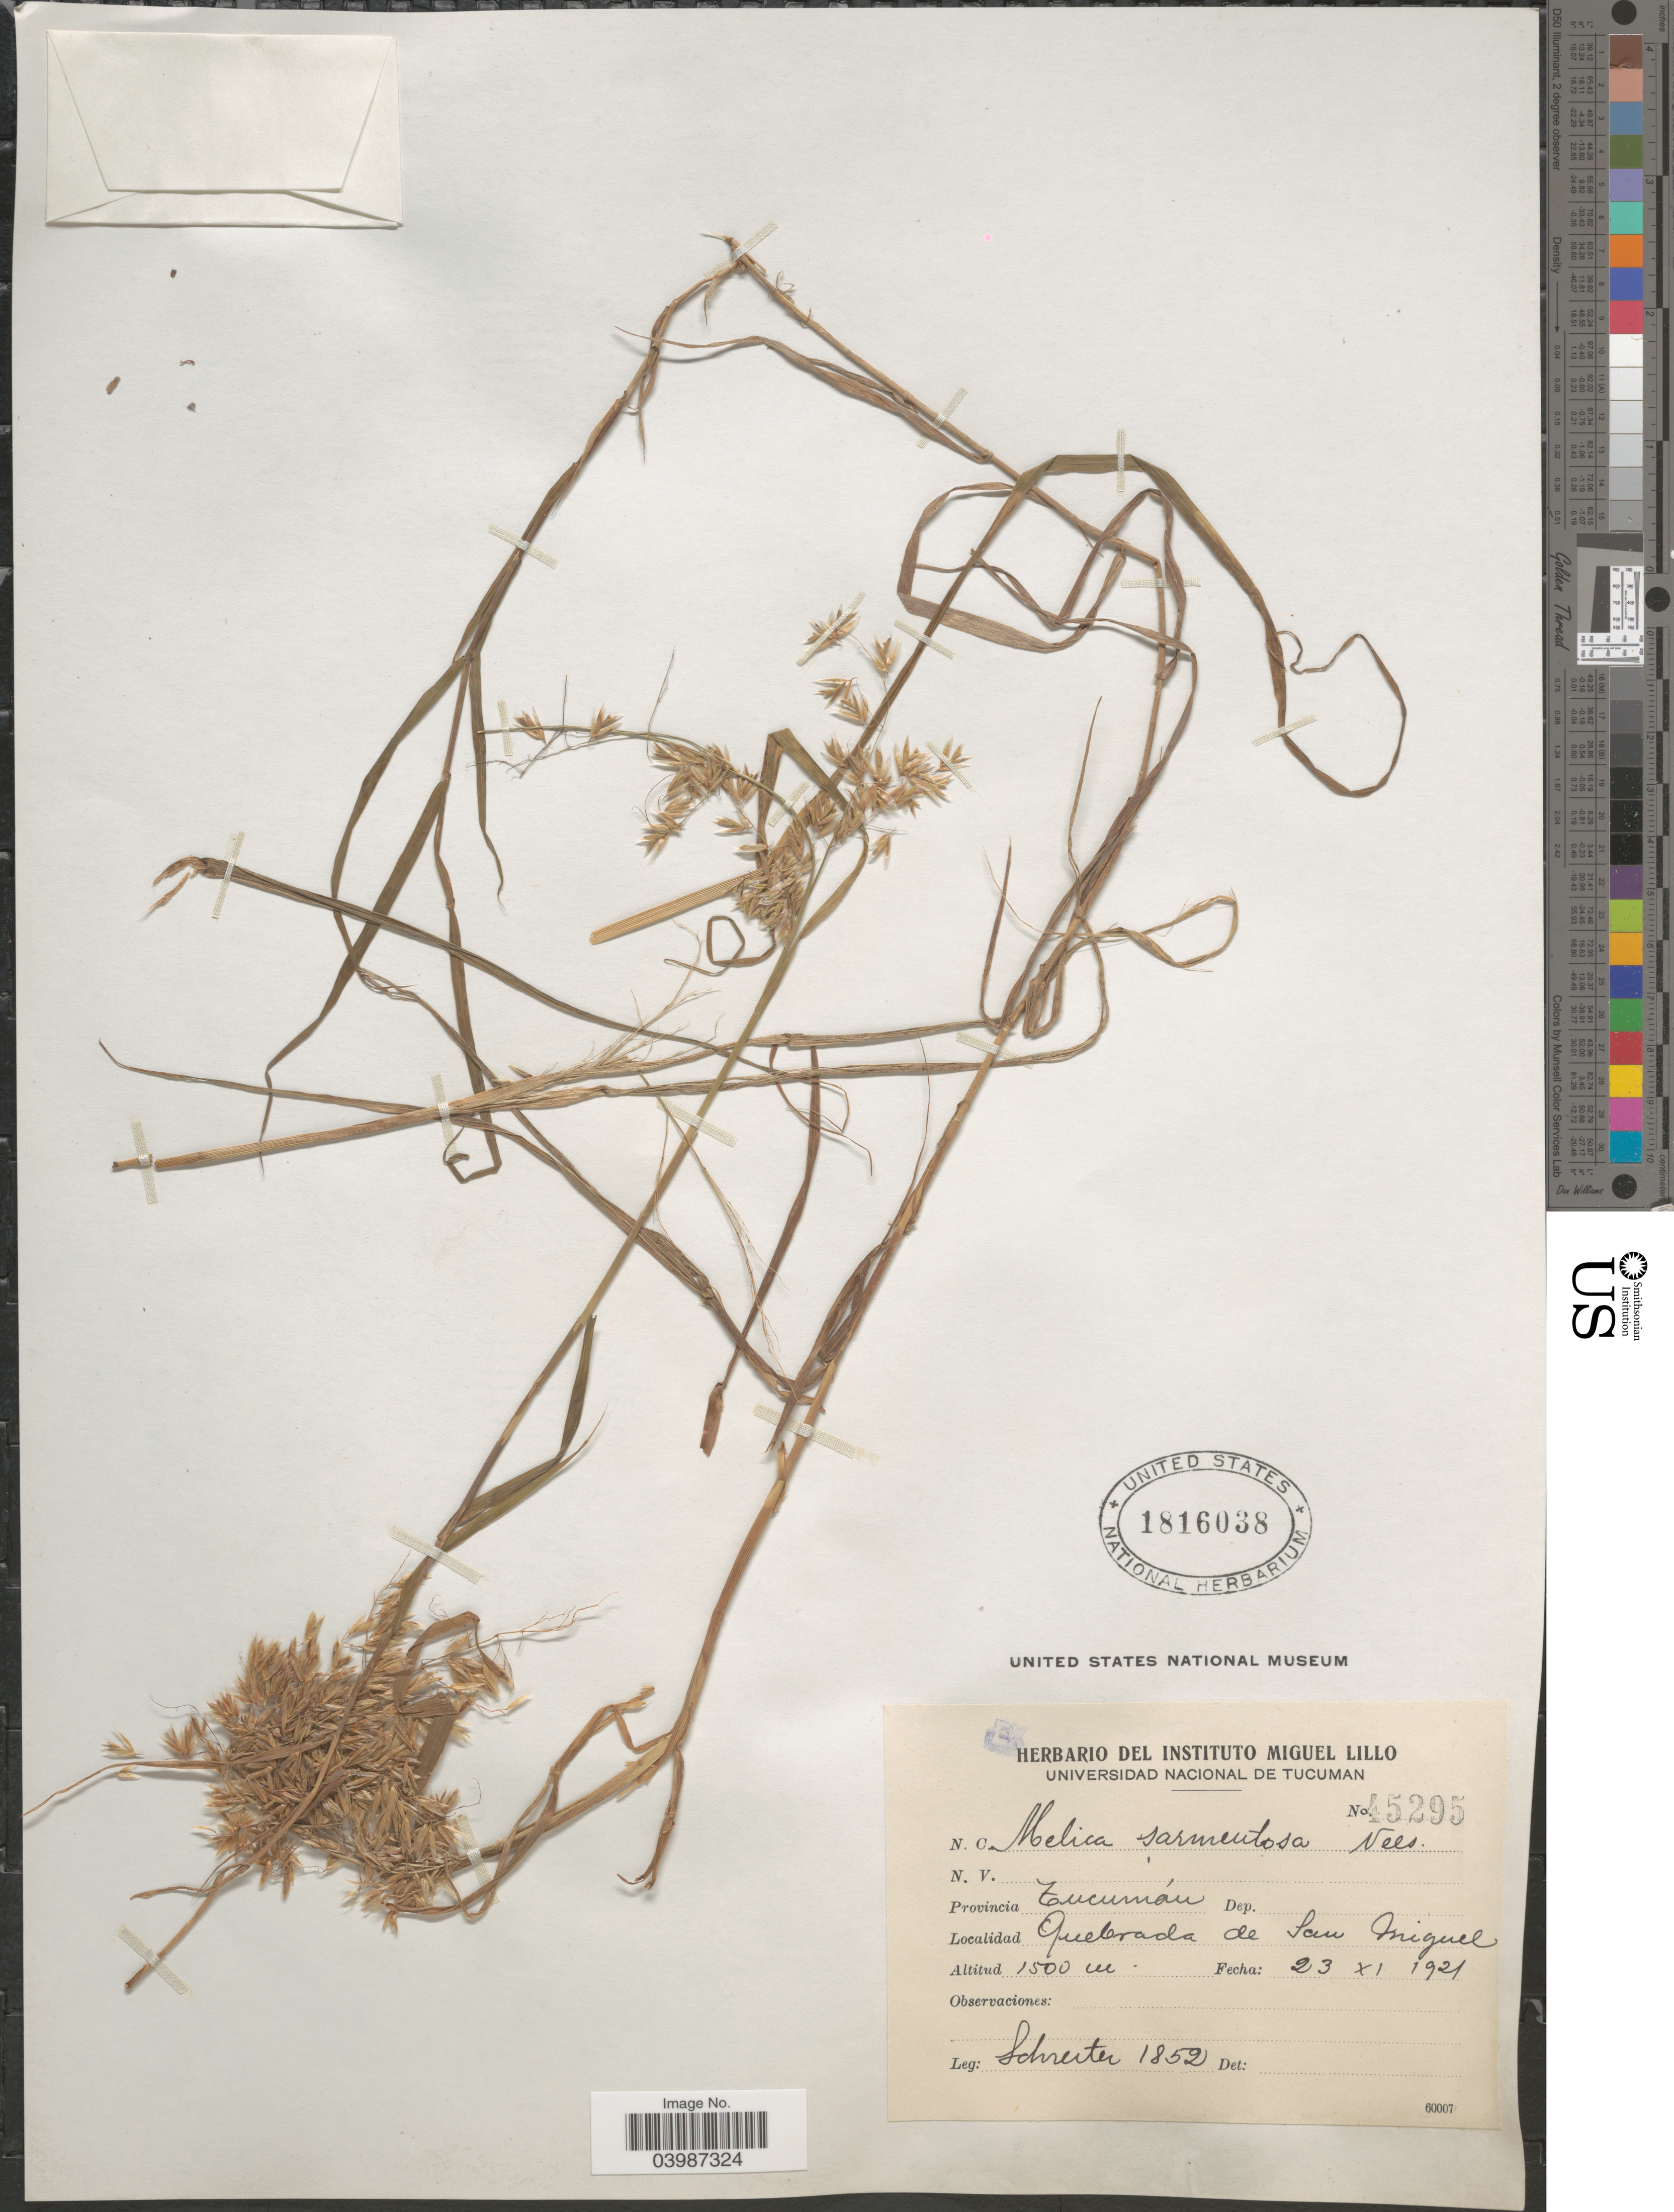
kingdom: Plantae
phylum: Tracheophyta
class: Liliopsida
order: Poales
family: Poaceae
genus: Melica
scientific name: Melica sarmentosa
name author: Nees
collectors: -. Schreiter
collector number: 1852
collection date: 1921-11-23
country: Argentina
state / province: Tucuman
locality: Quebrada de San Miguel.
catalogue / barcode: US 1816038